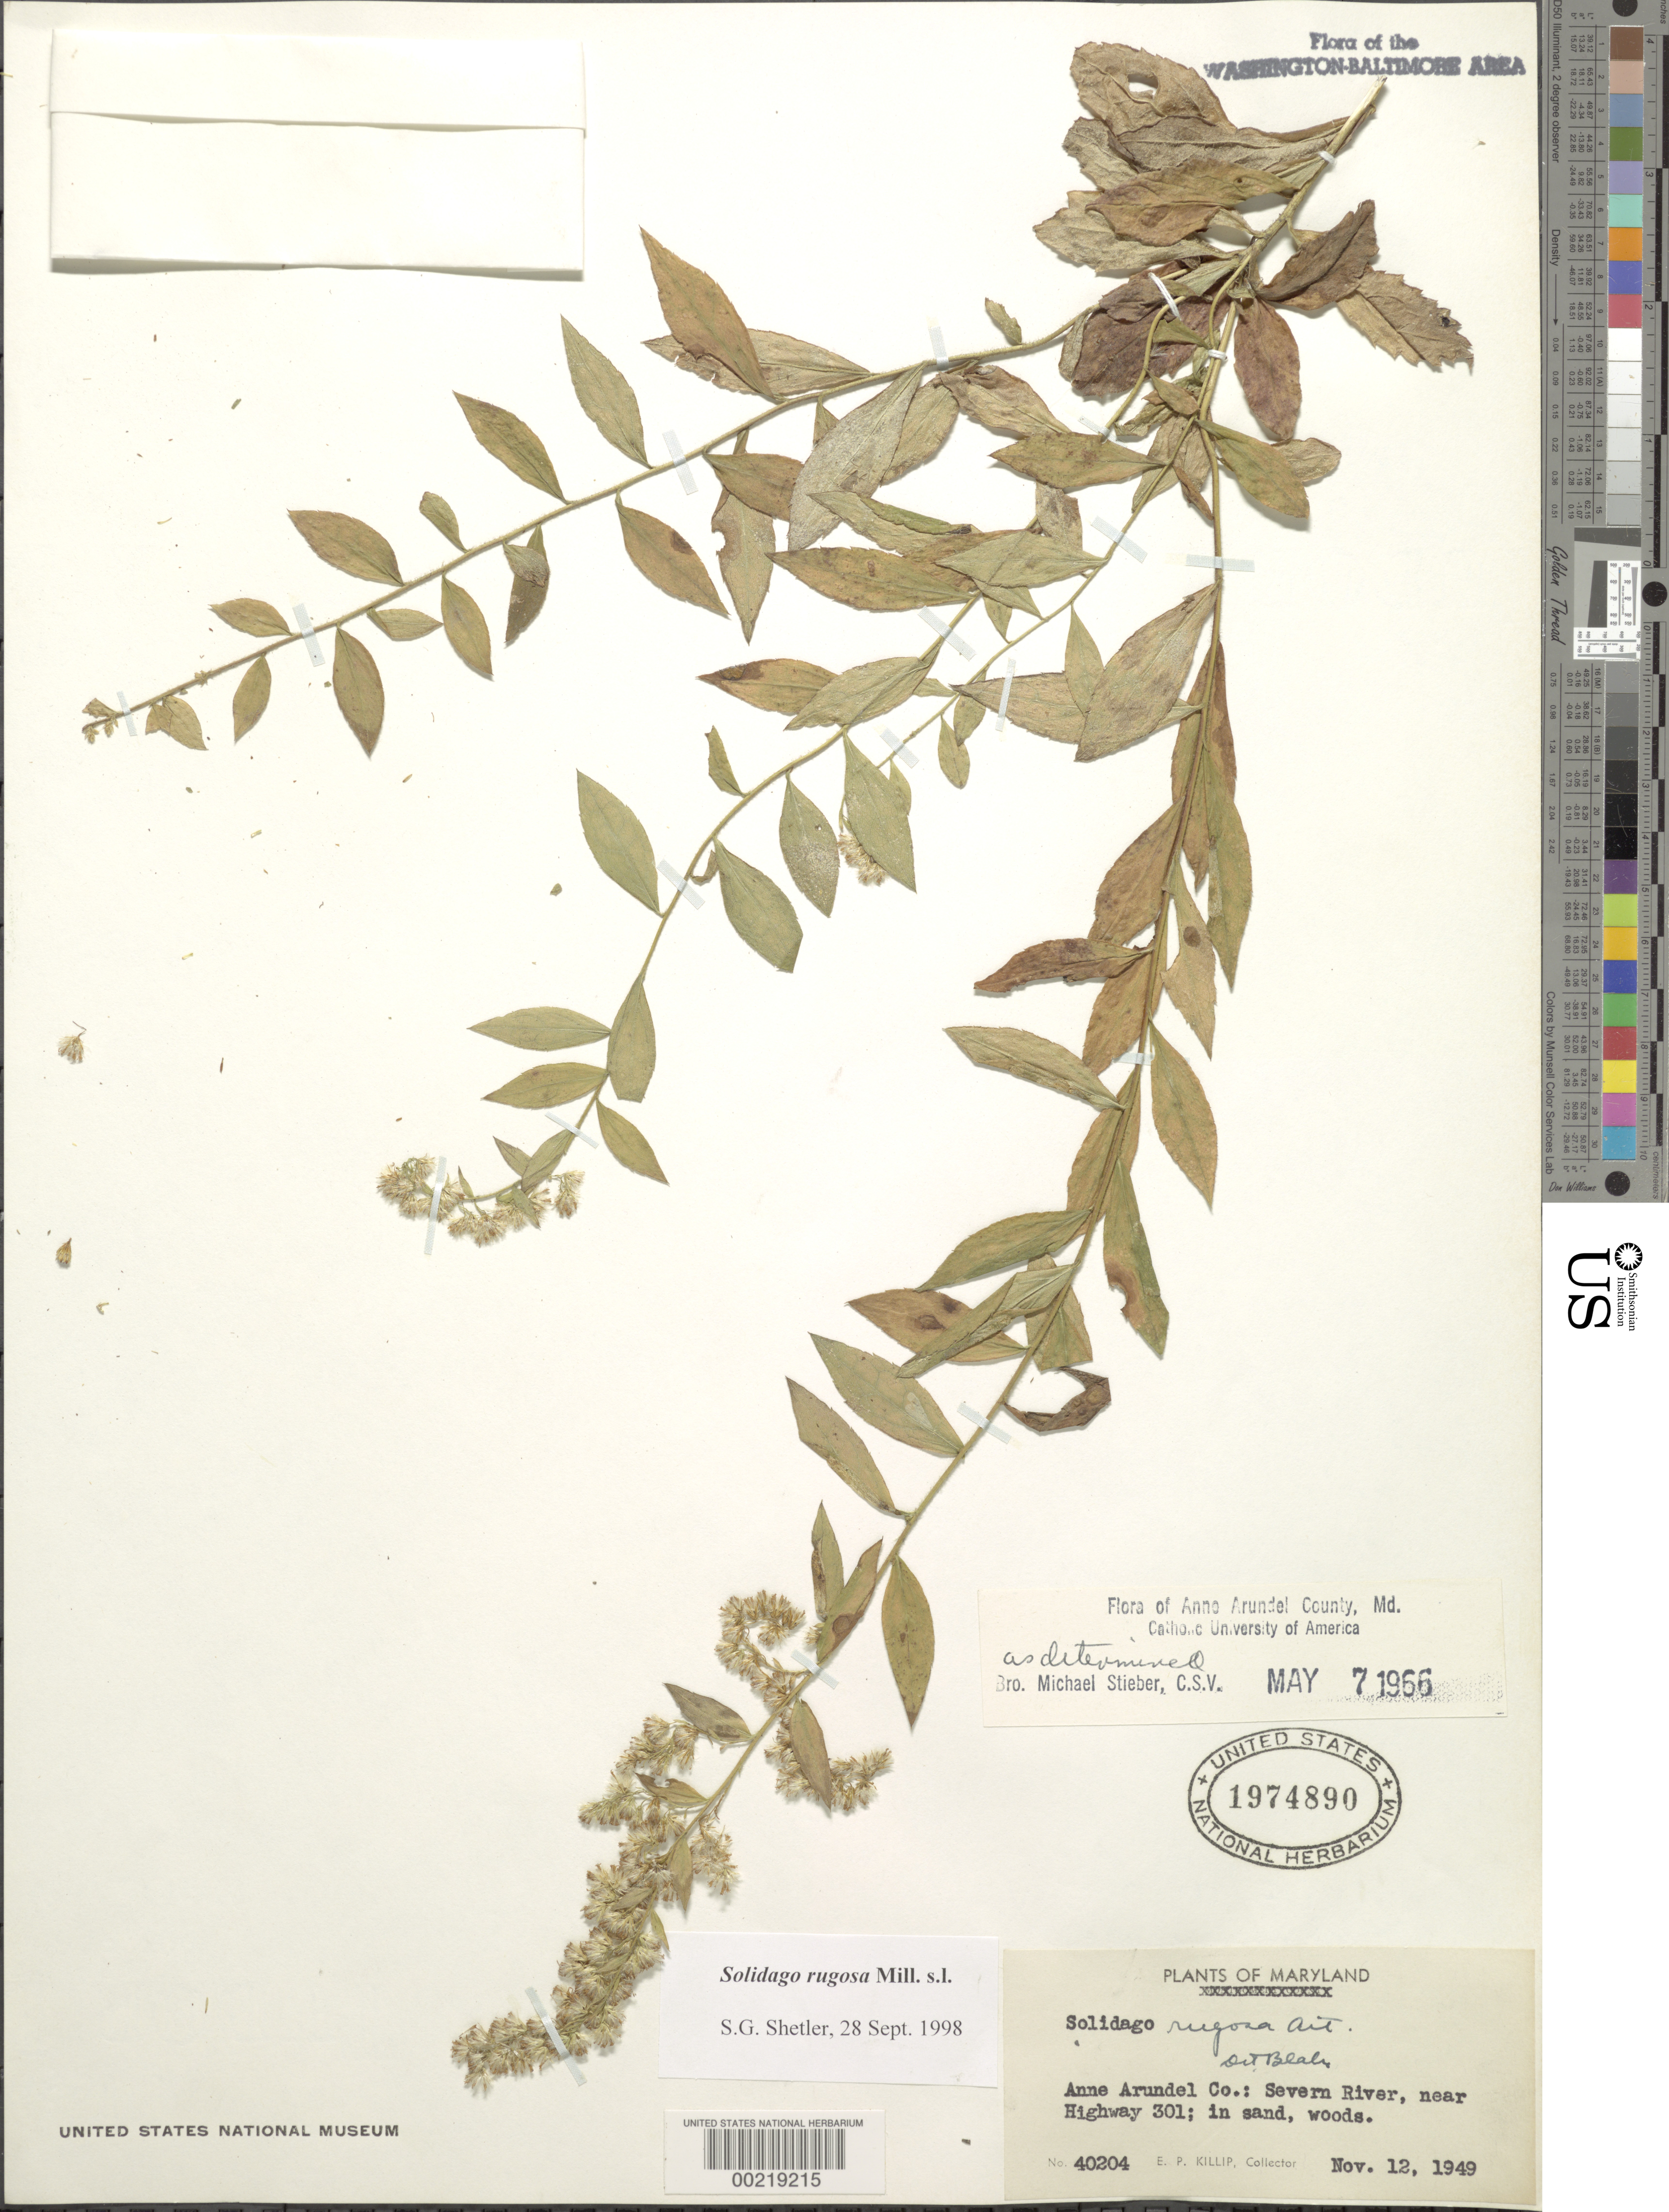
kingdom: Plantae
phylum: Tracheophyta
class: Magnoliopsida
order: Asterales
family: Asteraceae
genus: Solidago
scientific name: Solidago rugosa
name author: Mill.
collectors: E. P. Killip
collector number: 40204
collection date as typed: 12 Nov 1949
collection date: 1949-11-12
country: United States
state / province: Maryland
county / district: Anne Arundel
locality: Severn River, near Highway 301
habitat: Sand, woods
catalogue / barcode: US 1974890